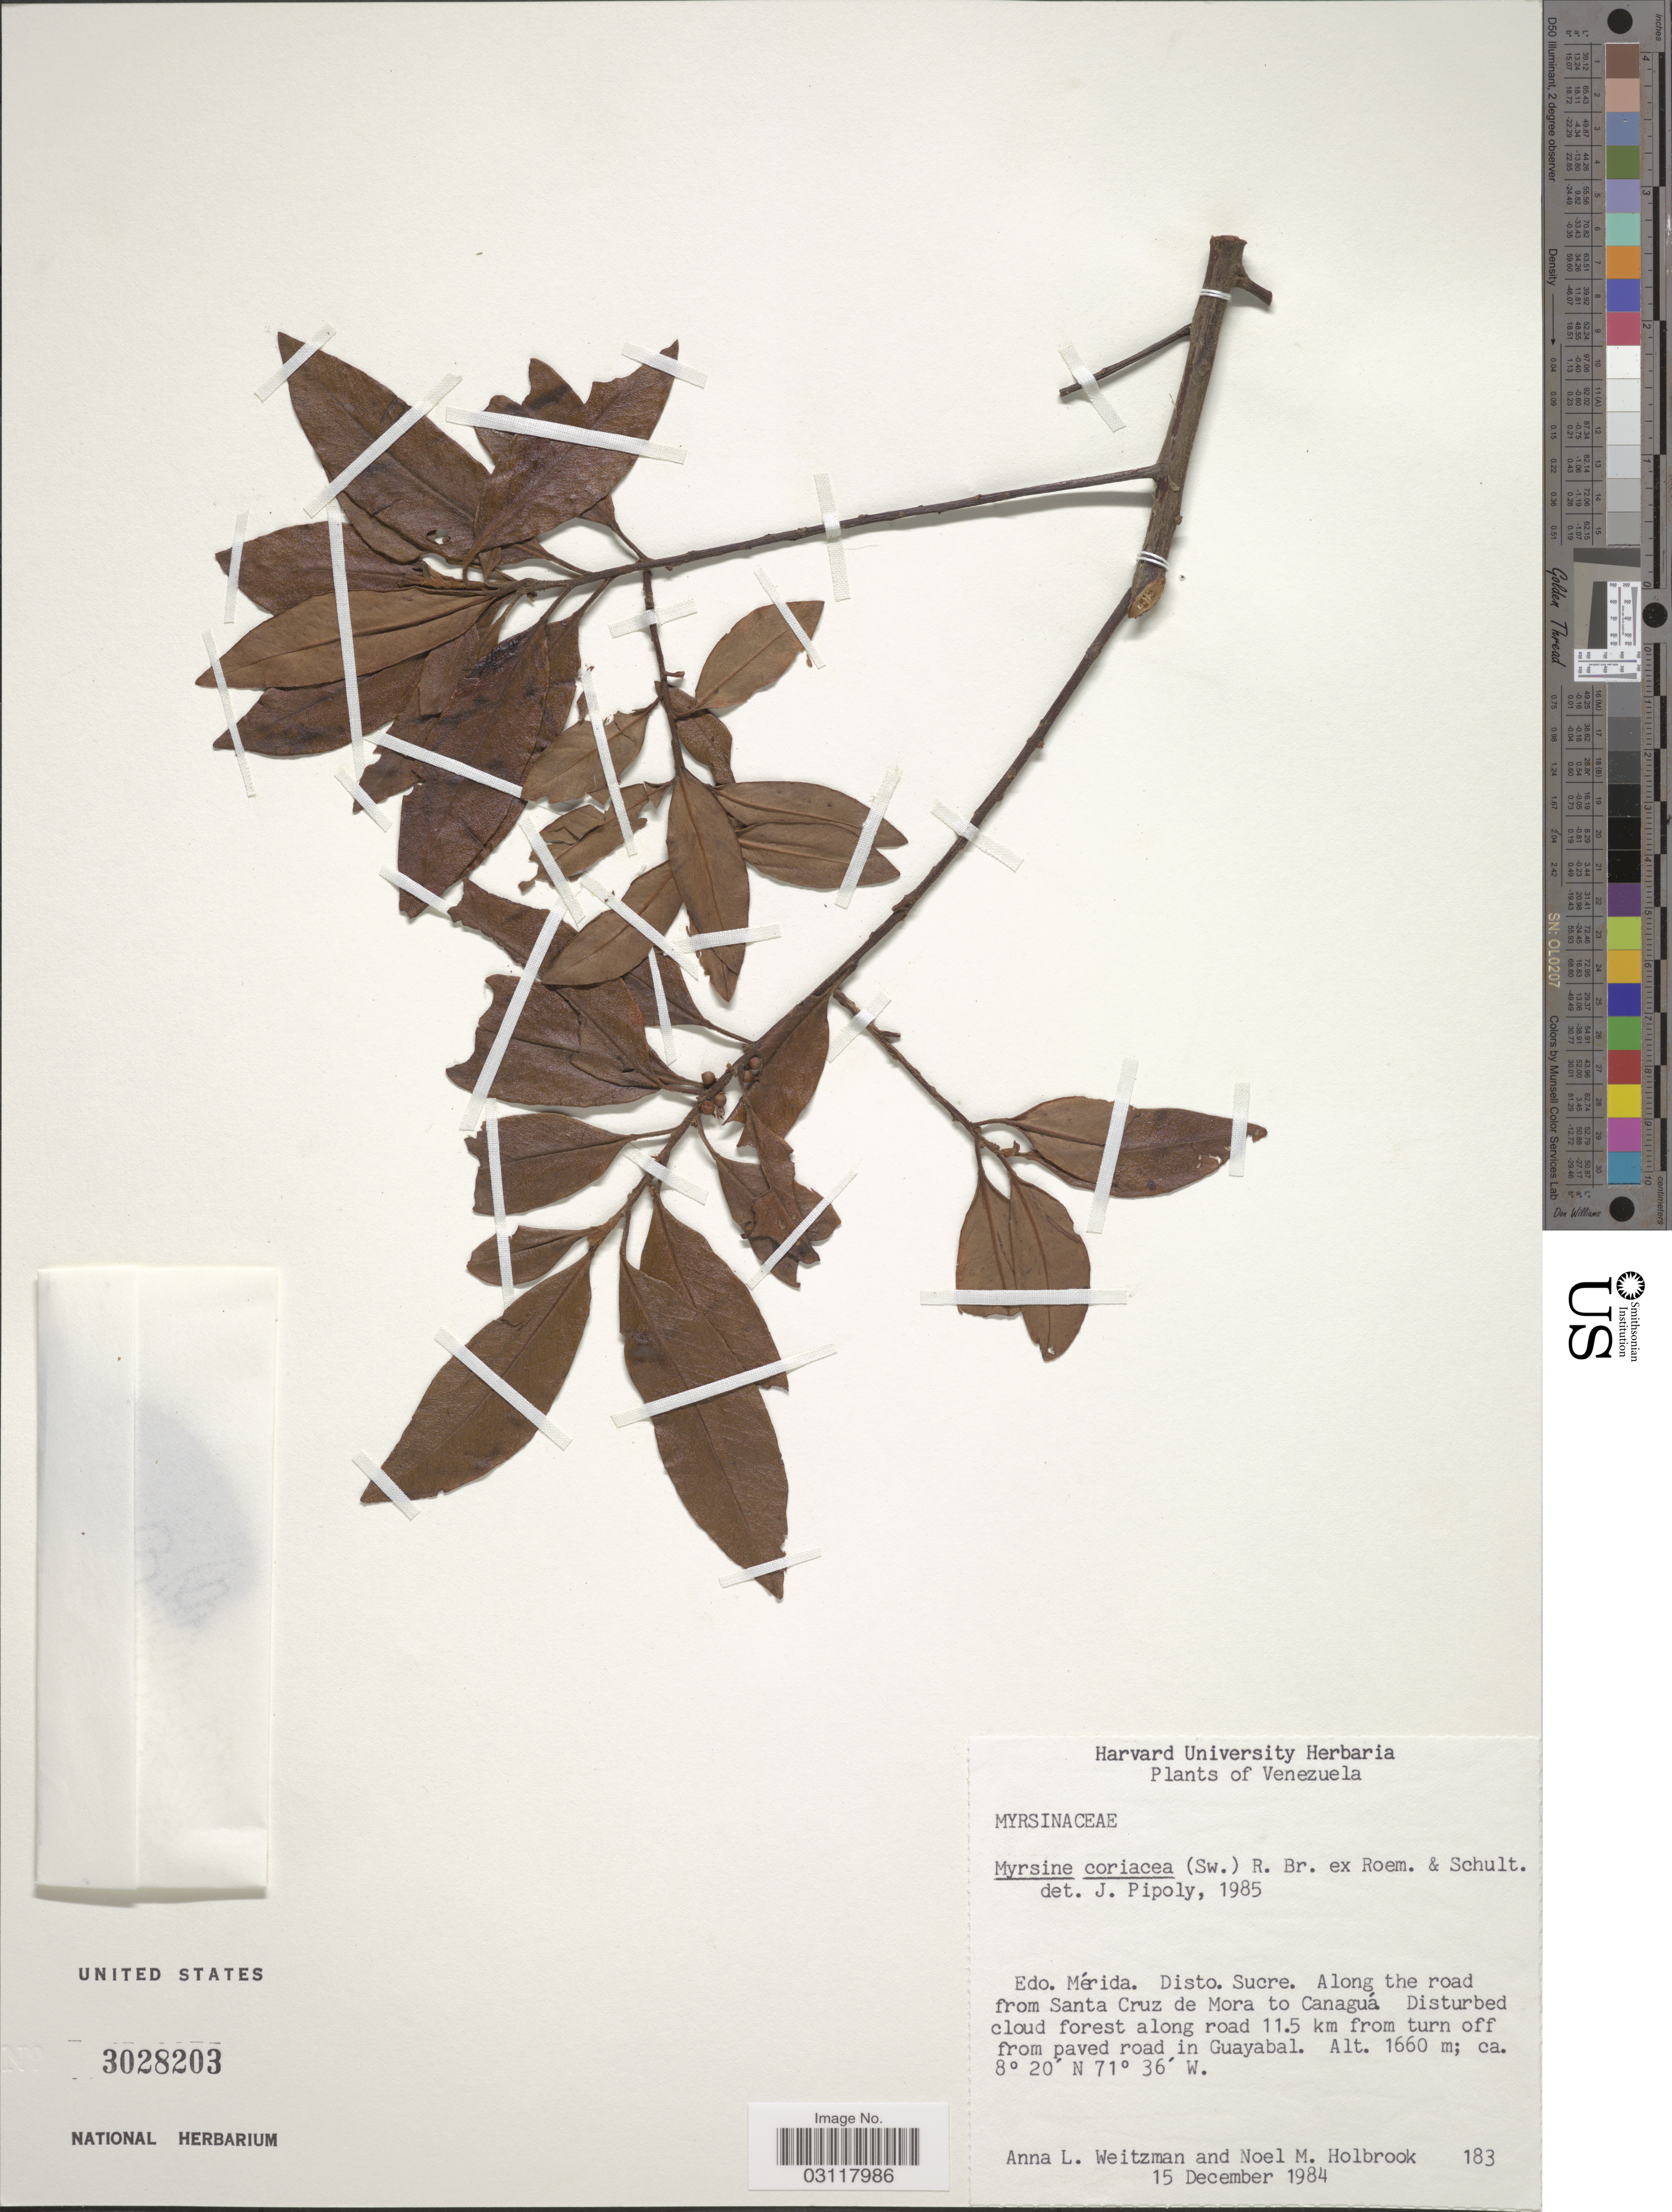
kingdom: Plantae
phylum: Tracheophyta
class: Magnoliopsida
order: Ericales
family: Primulaceae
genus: Rapanea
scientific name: Rapanea ferruginea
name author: (Ruiz & Pav.) Mez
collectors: A. L. Weitzman & N. M. Holbrook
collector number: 183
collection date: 1984-12-15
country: Venezuela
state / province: Mérida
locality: Disto. Sucre. Along the road from Santa Cruz de Mora to Canaguá. Disturbed cloud forest along road 11.5 km from turn off from paved road in Guayabal.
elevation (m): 1660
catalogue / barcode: US 3028203